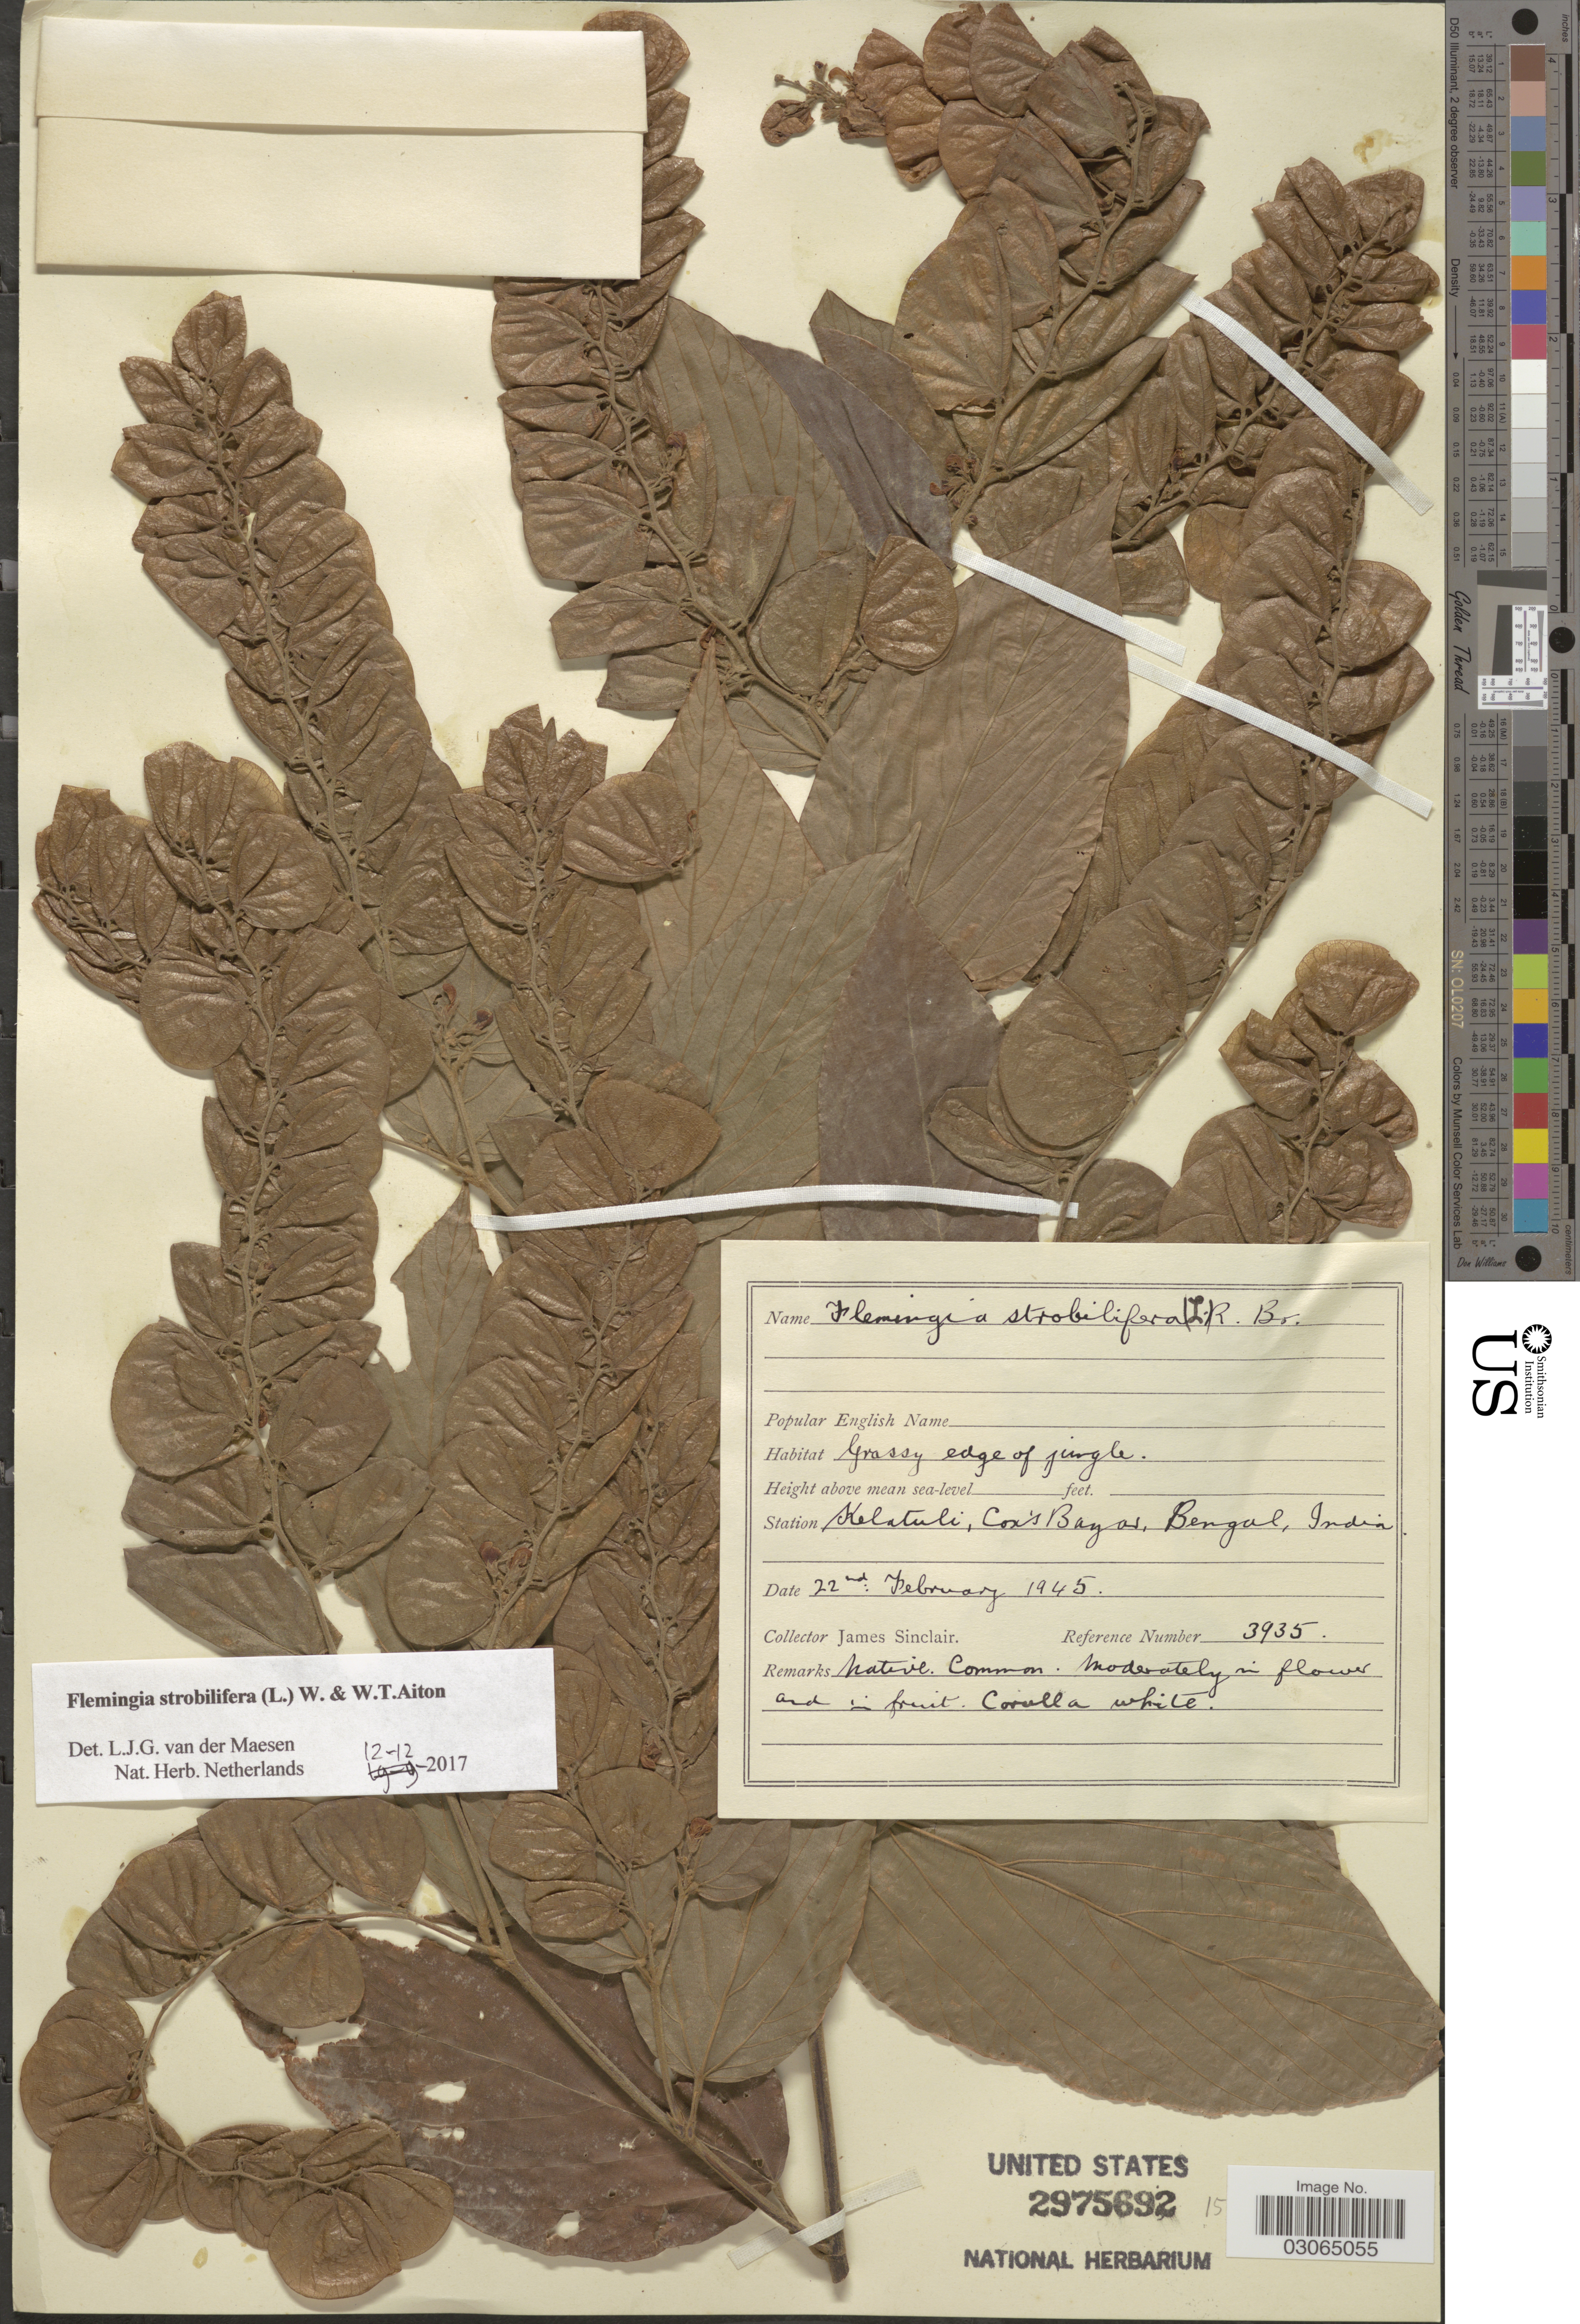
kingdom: Plantae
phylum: Tracheophyta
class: Magnoliopsida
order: Fabales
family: Fabaceae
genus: Flemingia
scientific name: Flemingia strobilifera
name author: (L.) W.T. Aiton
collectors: J. Sinclair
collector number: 3935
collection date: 1945-02-22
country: Bangladesh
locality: Station Kalatuli, Cox's Bazar, Bengal.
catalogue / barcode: US 2975692